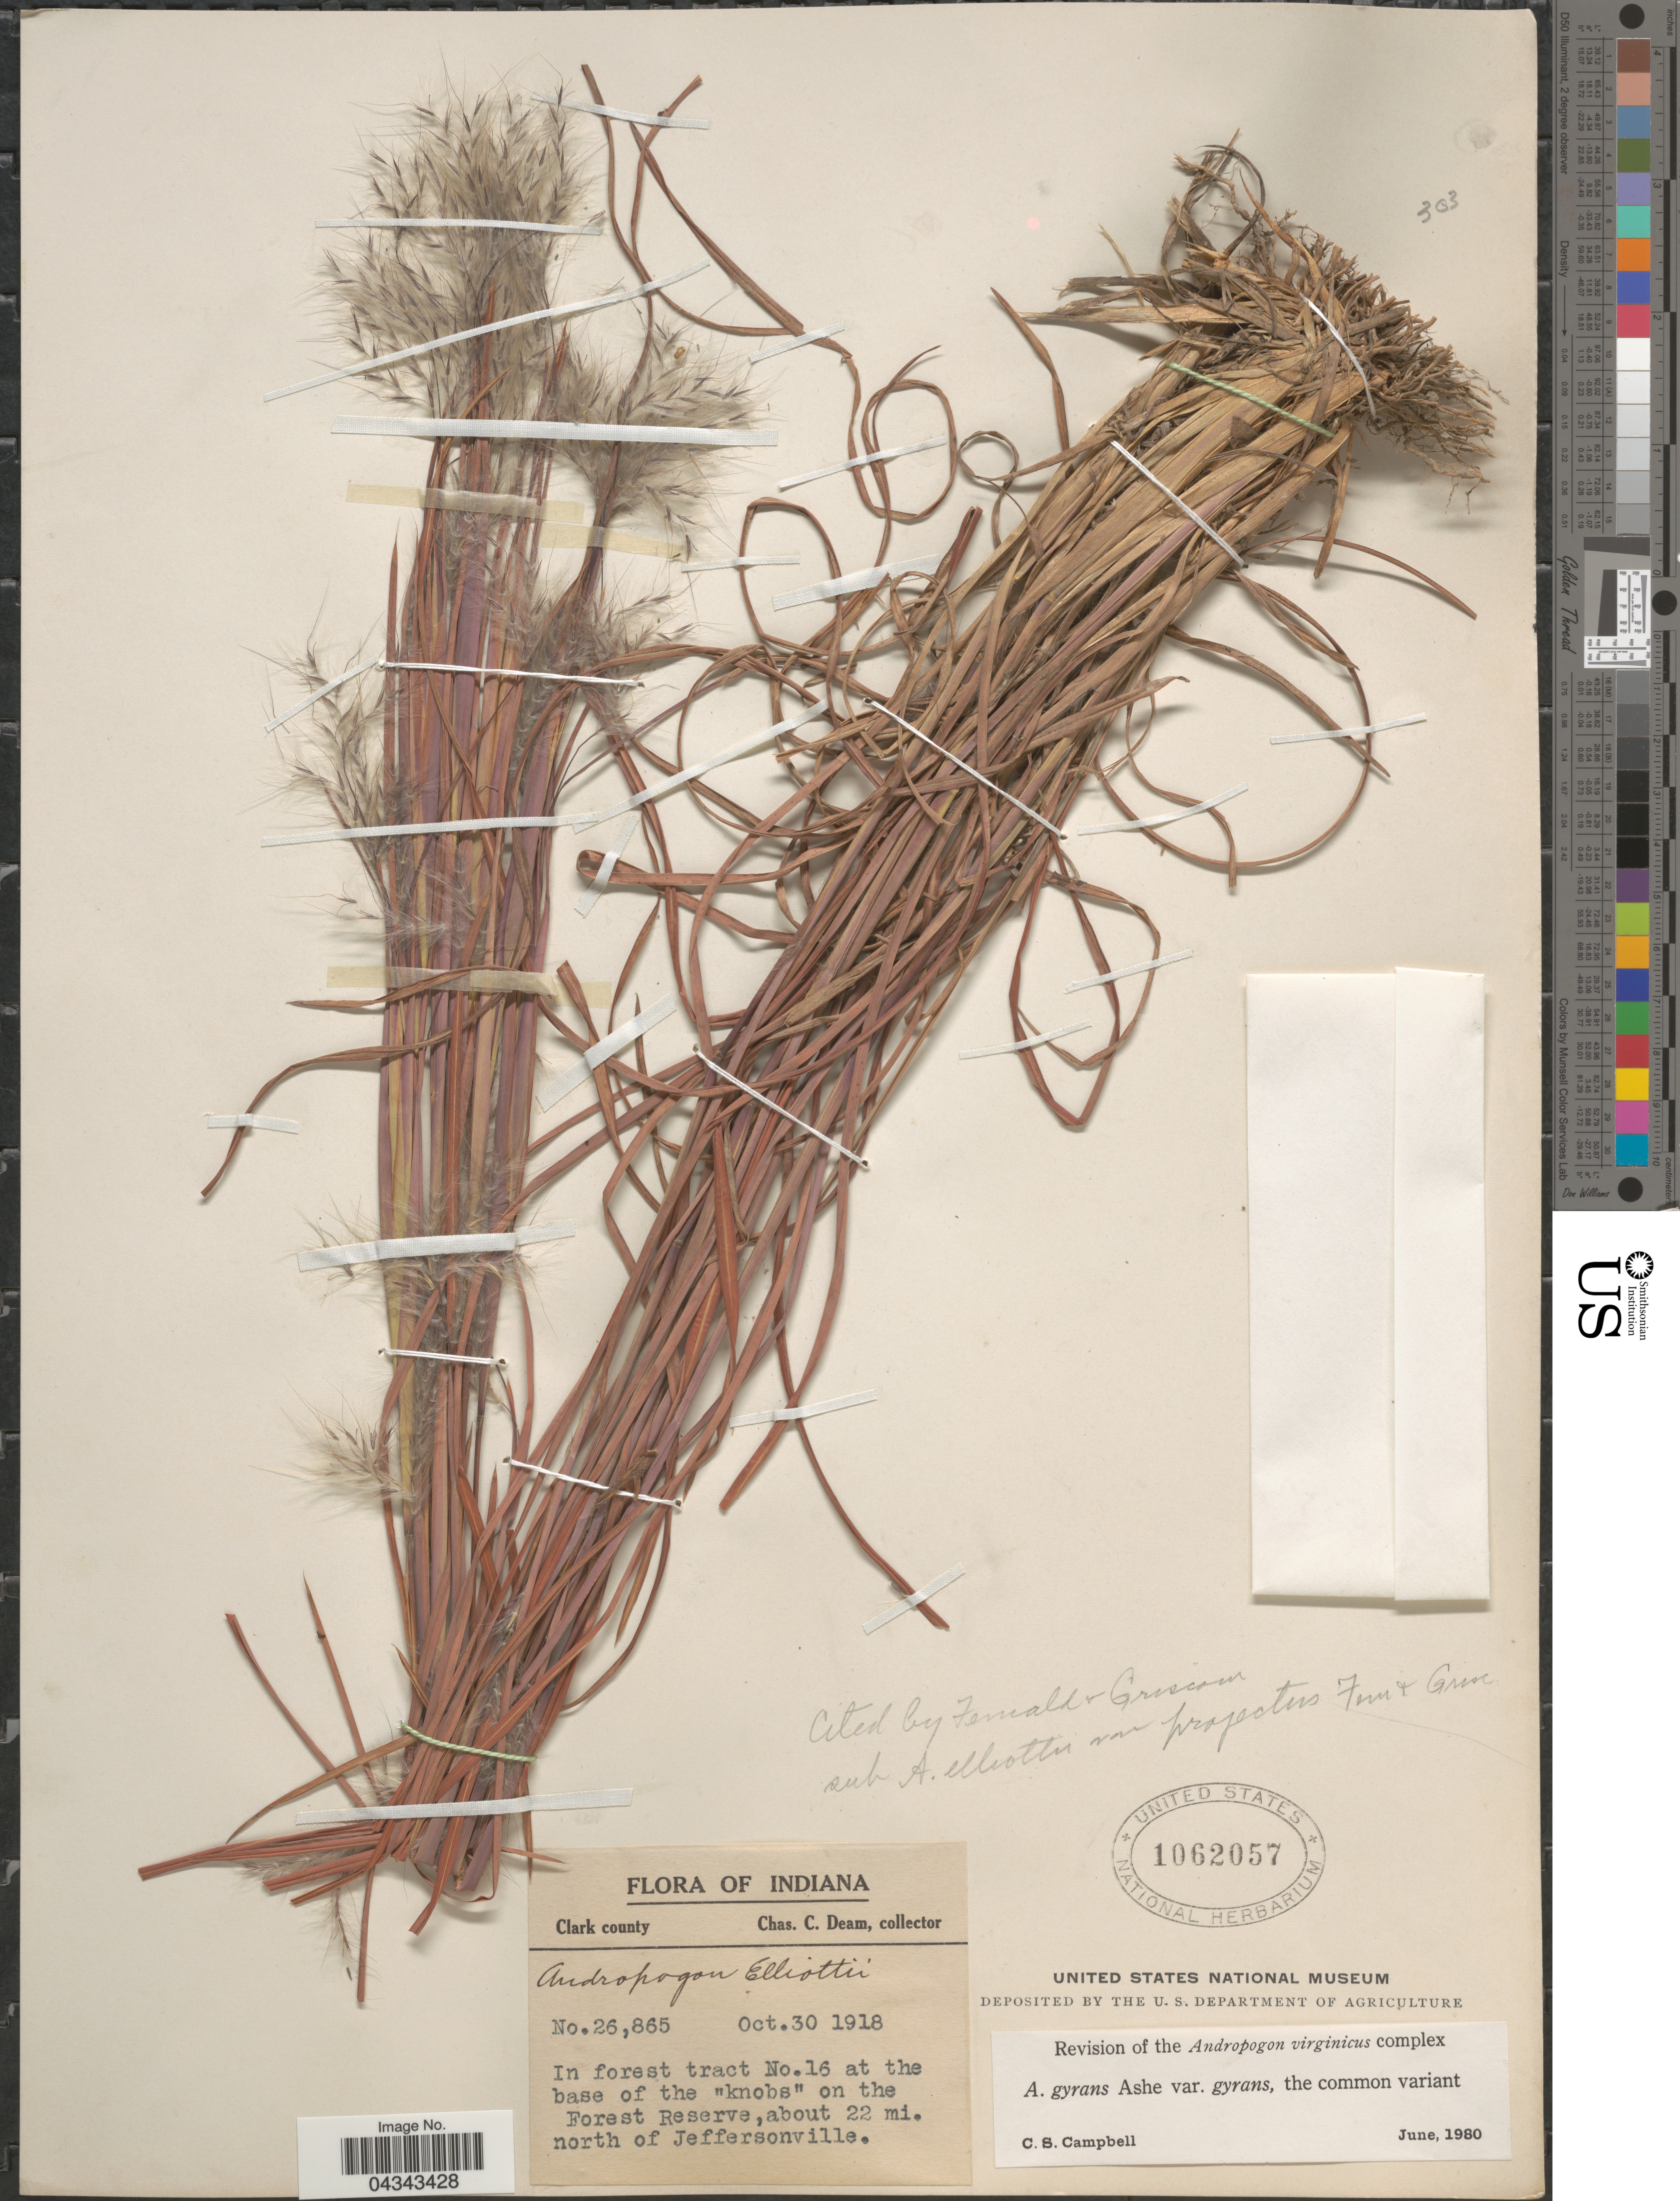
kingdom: Plantae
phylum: Tracheophyta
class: Liliopsida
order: Poales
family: Poaceae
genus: Andropogon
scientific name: Andropogon gyrans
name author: Ashe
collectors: C. C. Deam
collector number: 268865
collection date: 1918-10-30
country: United States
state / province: Indiana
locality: Clark county. In forest tract No. 16 at the base of the "knobs" on the Forest Reserve, about 22 mi. north of Jeffersonville.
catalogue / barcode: US 1062057